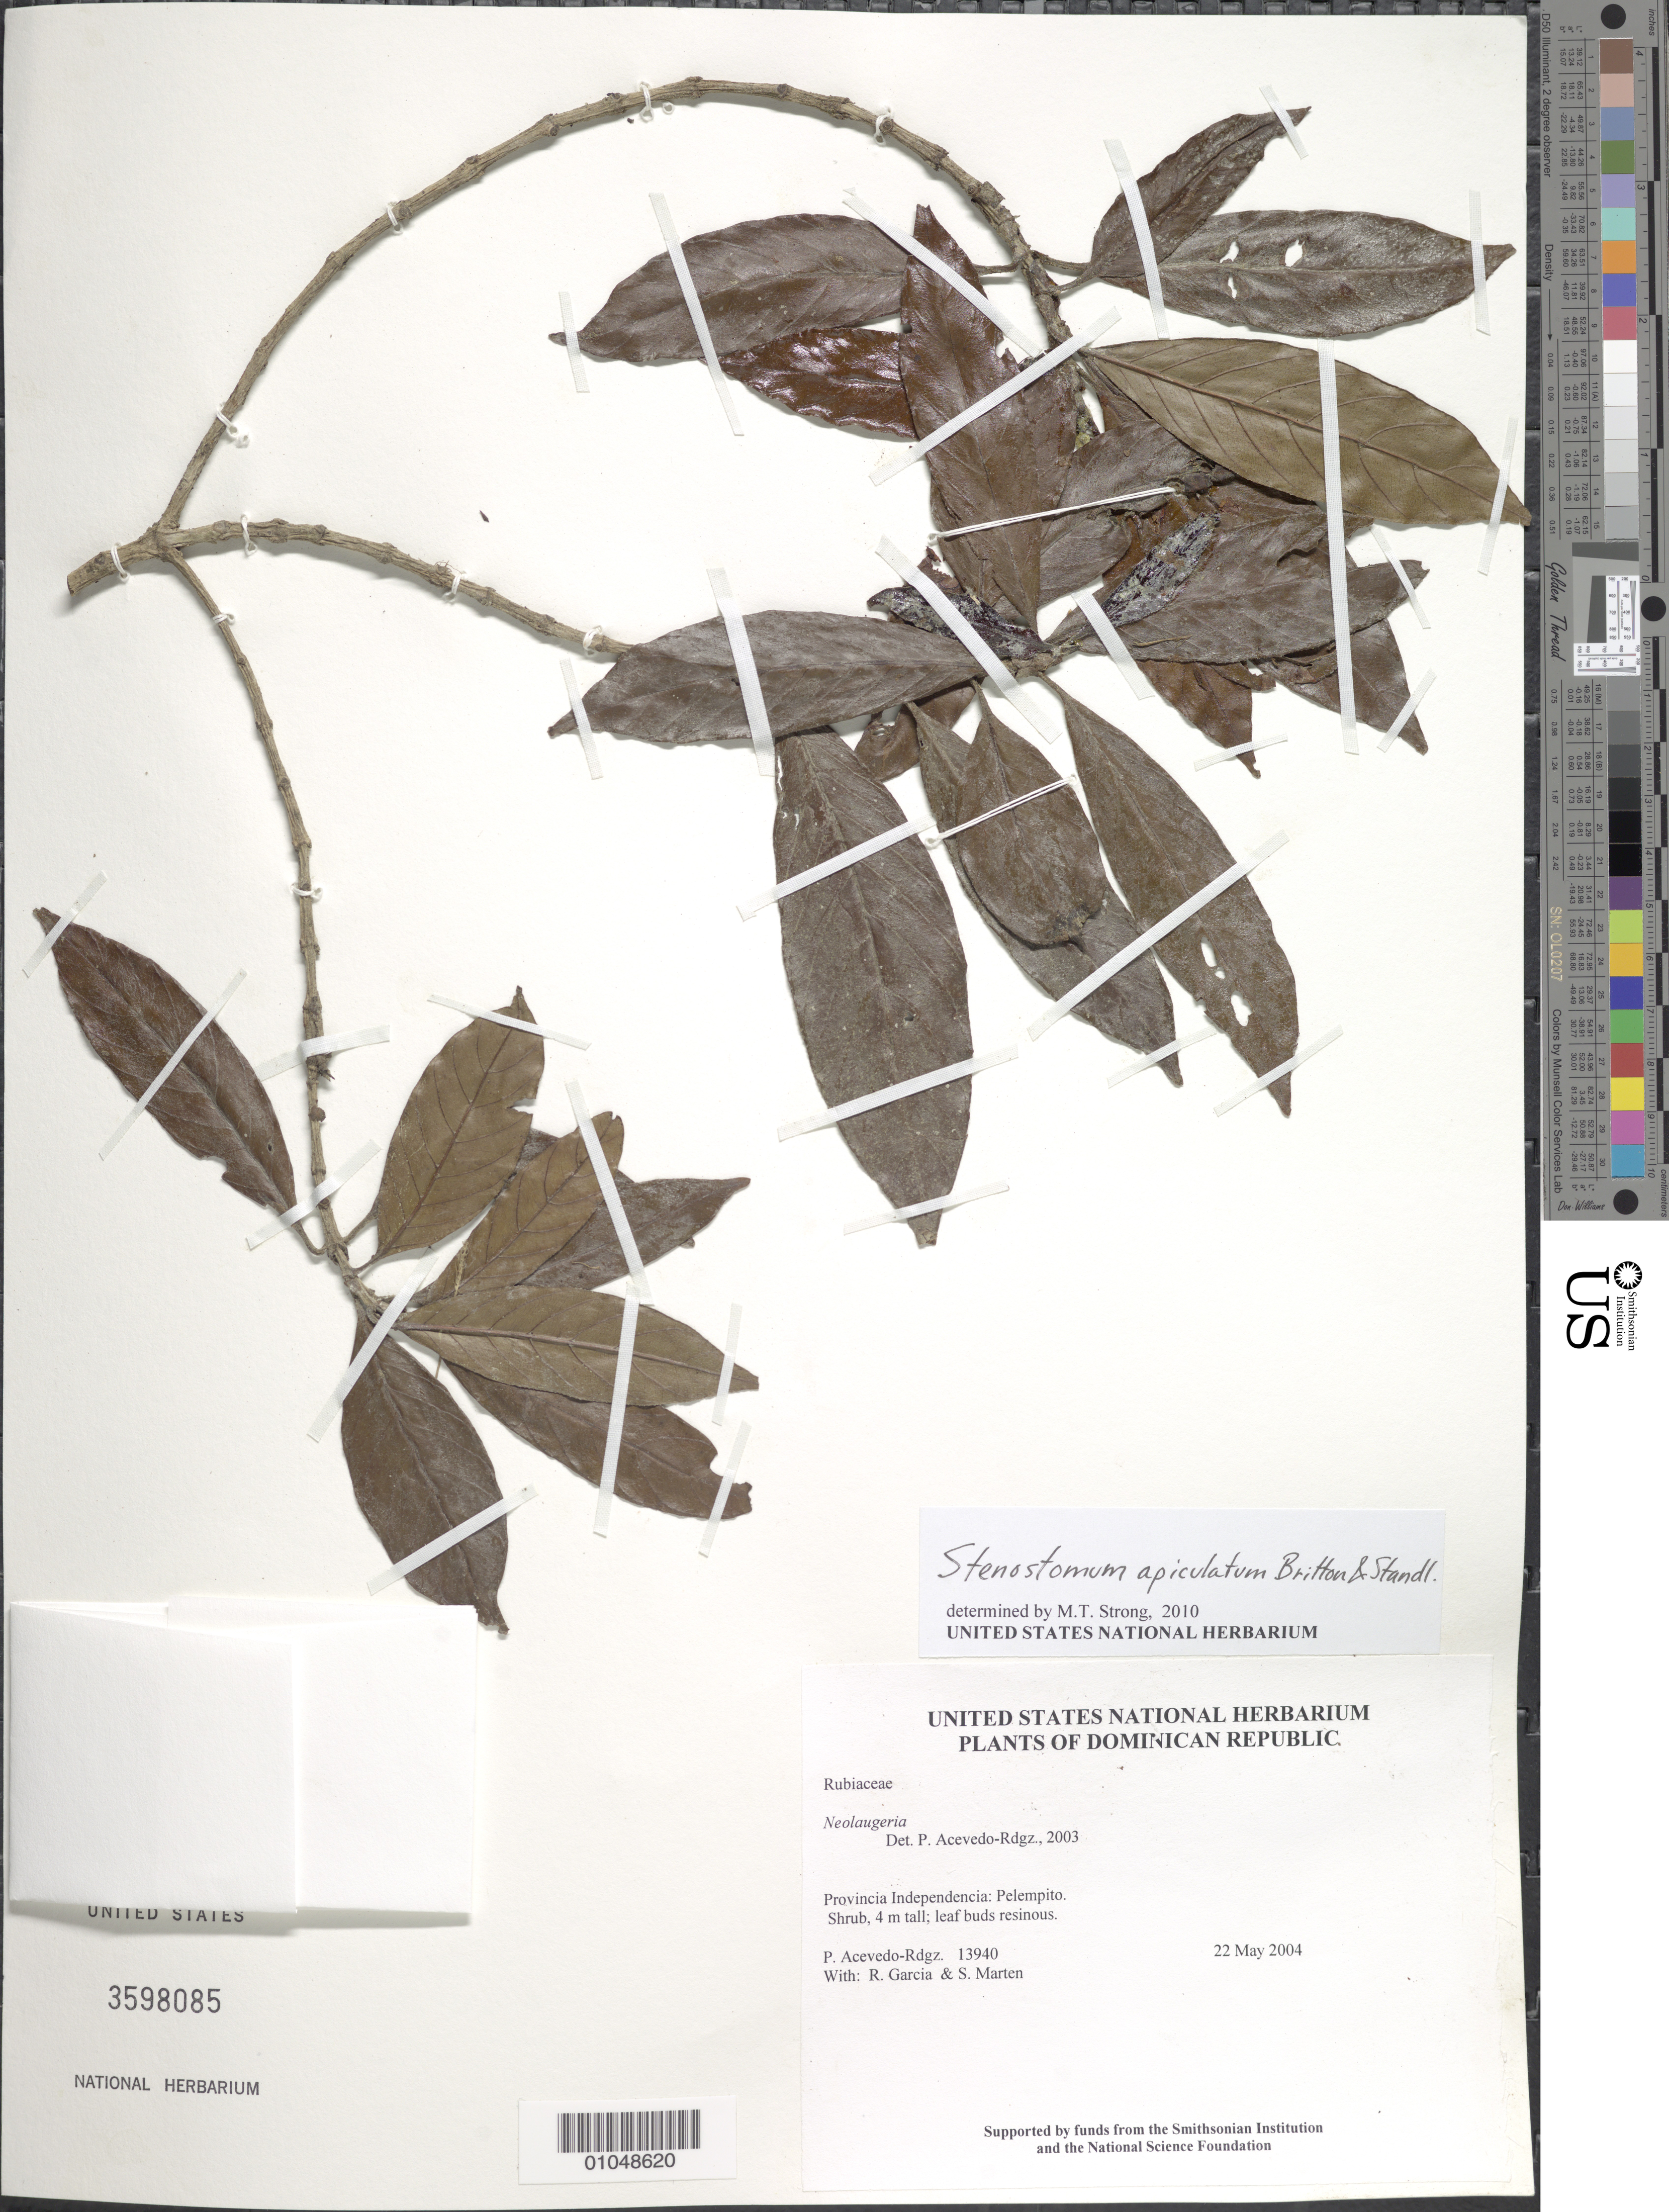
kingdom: Plantae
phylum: Tracheophyta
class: Magnoliopsida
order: Gentianales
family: Rubiaceae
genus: Stenostomum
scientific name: Stenostomum apiculatum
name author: Britton & Standl.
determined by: Strong, M. T., (US), Smithsonian Institution - National Museum of Natural History (UNITED STATES)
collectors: P. Acevedo-Rodr., R. G. García & S. Marten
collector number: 13940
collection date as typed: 22 May 2004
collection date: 2004-05-22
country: Dominican Republic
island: Hispaniola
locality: Provincia Independencia: Pelempito.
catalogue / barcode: US 3598085